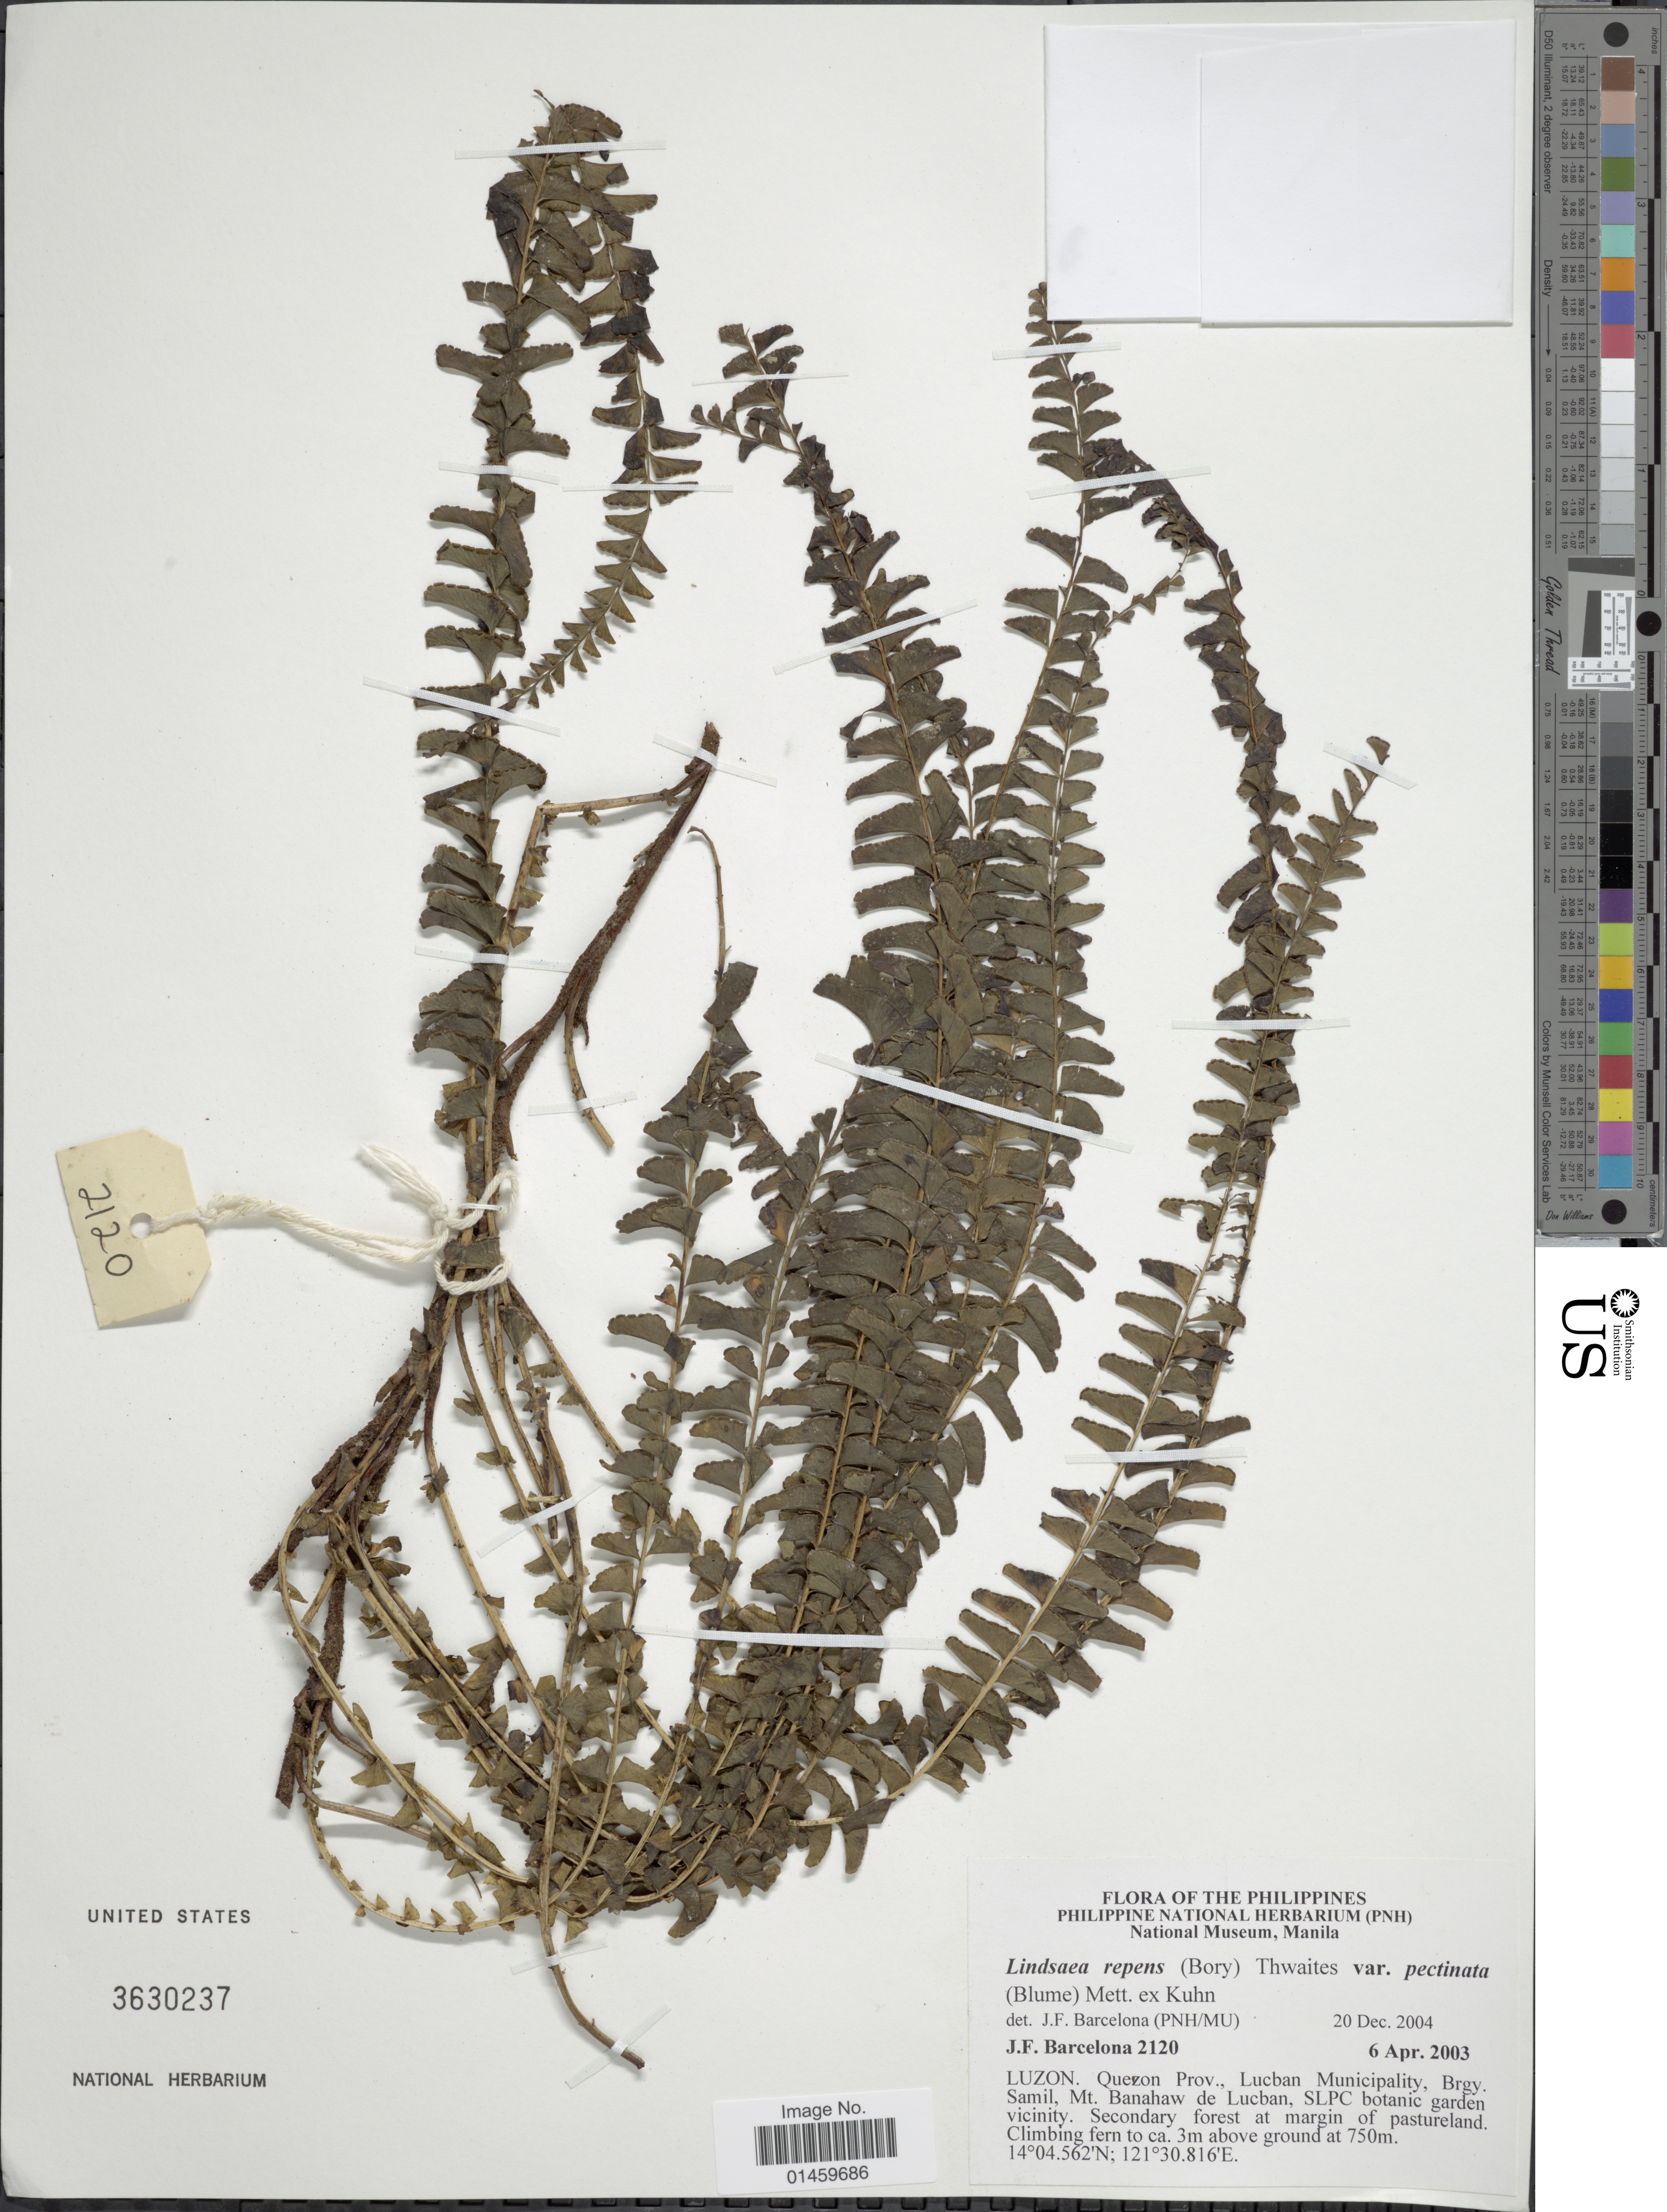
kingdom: Plantae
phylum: Tracheophyta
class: Polypodiopsida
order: Polypodiales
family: Lindsaeaceae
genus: Lindsaea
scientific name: Lindsaea repens var. pectinata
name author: (Blume) Mett.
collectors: J. F. Barcelona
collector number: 2120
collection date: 2003-04-06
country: Philippines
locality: Luzon. Quezon Prov., Lucban Municipality, Brgy. Samil, Mt. Banahaw de Lucban, SLPC botanic garden vicinity.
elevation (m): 750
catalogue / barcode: US 3630237